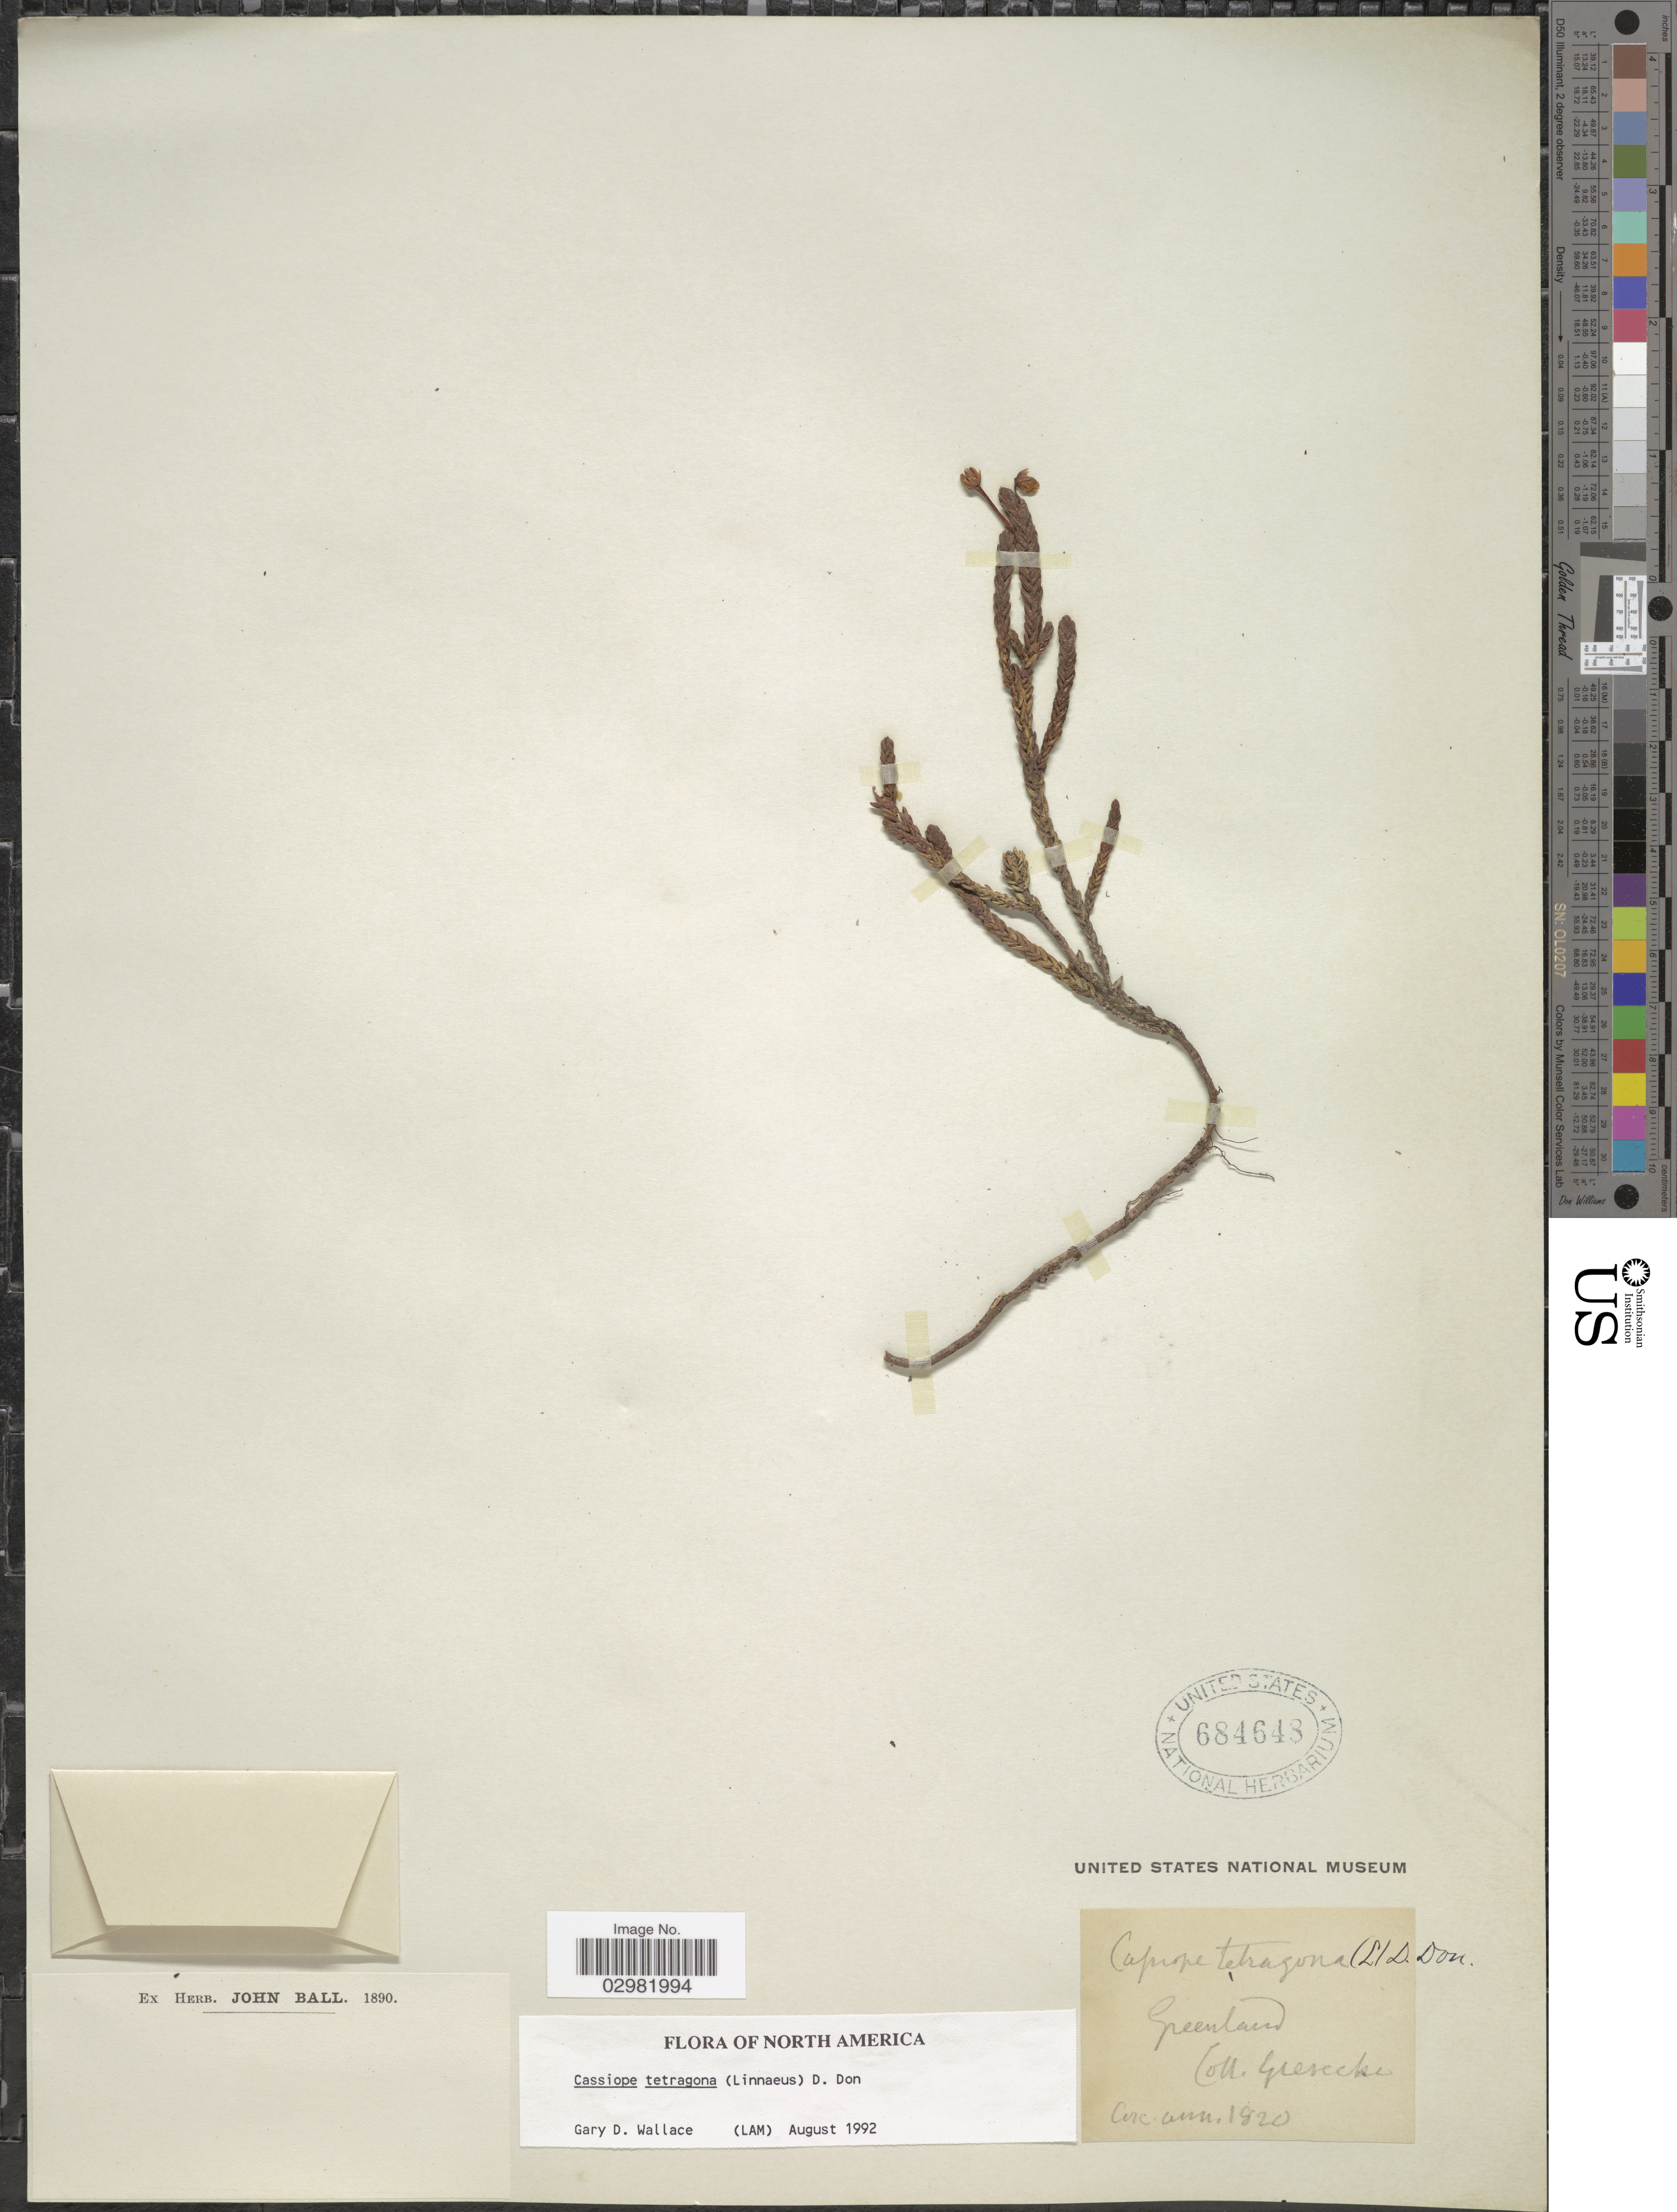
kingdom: Plantae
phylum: Tracheophyta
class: Magnoliopsida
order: Ericales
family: Ericaceae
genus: Cassiope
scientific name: Cassiope tetragona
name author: (L.) D. Don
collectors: Gresecke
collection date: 1920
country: Greenland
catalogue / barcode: US 684648